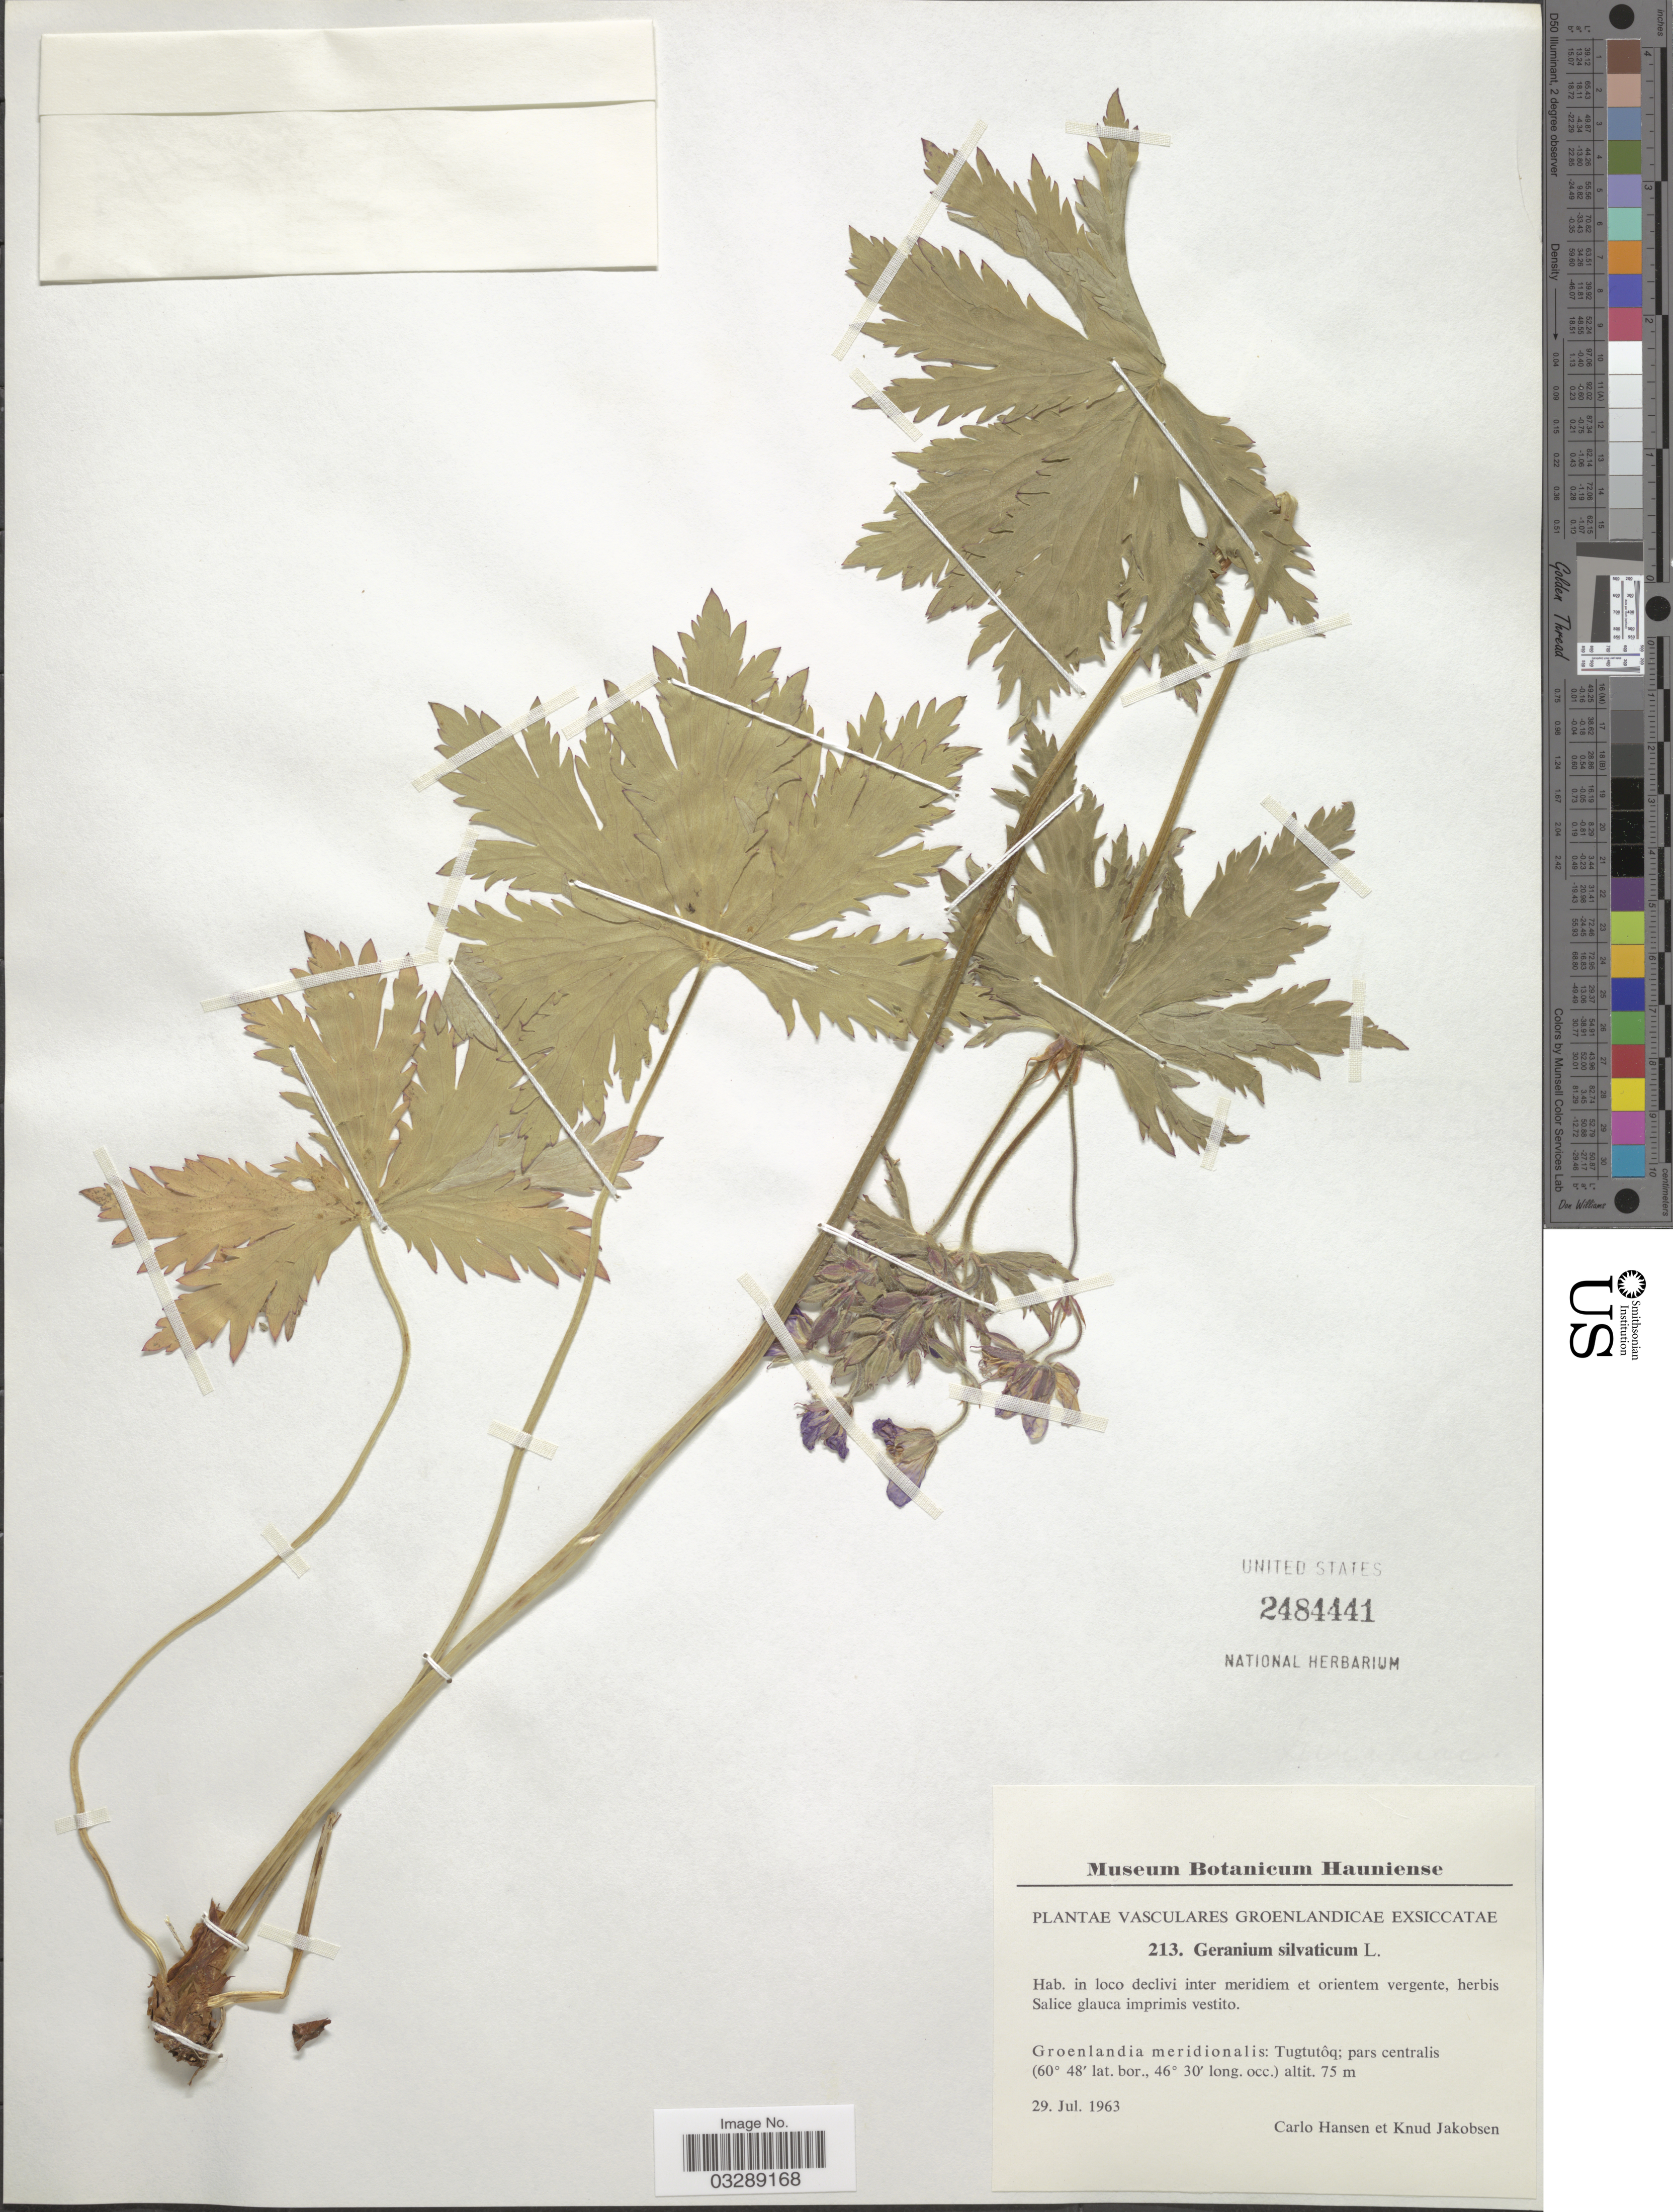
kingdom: Plantae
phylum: Tracheophyta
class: Magnoliopsida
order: Geraniales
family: Geraniaceae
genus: Geranium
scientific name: Geranium silvaticum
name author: L.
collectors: C. Hansen & K. Jakobsen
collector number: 213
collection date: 1963-07-29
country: Greenland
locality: Groenlandia meridionalis: Tugtutôq.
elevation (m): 75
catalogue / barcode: US 2484441